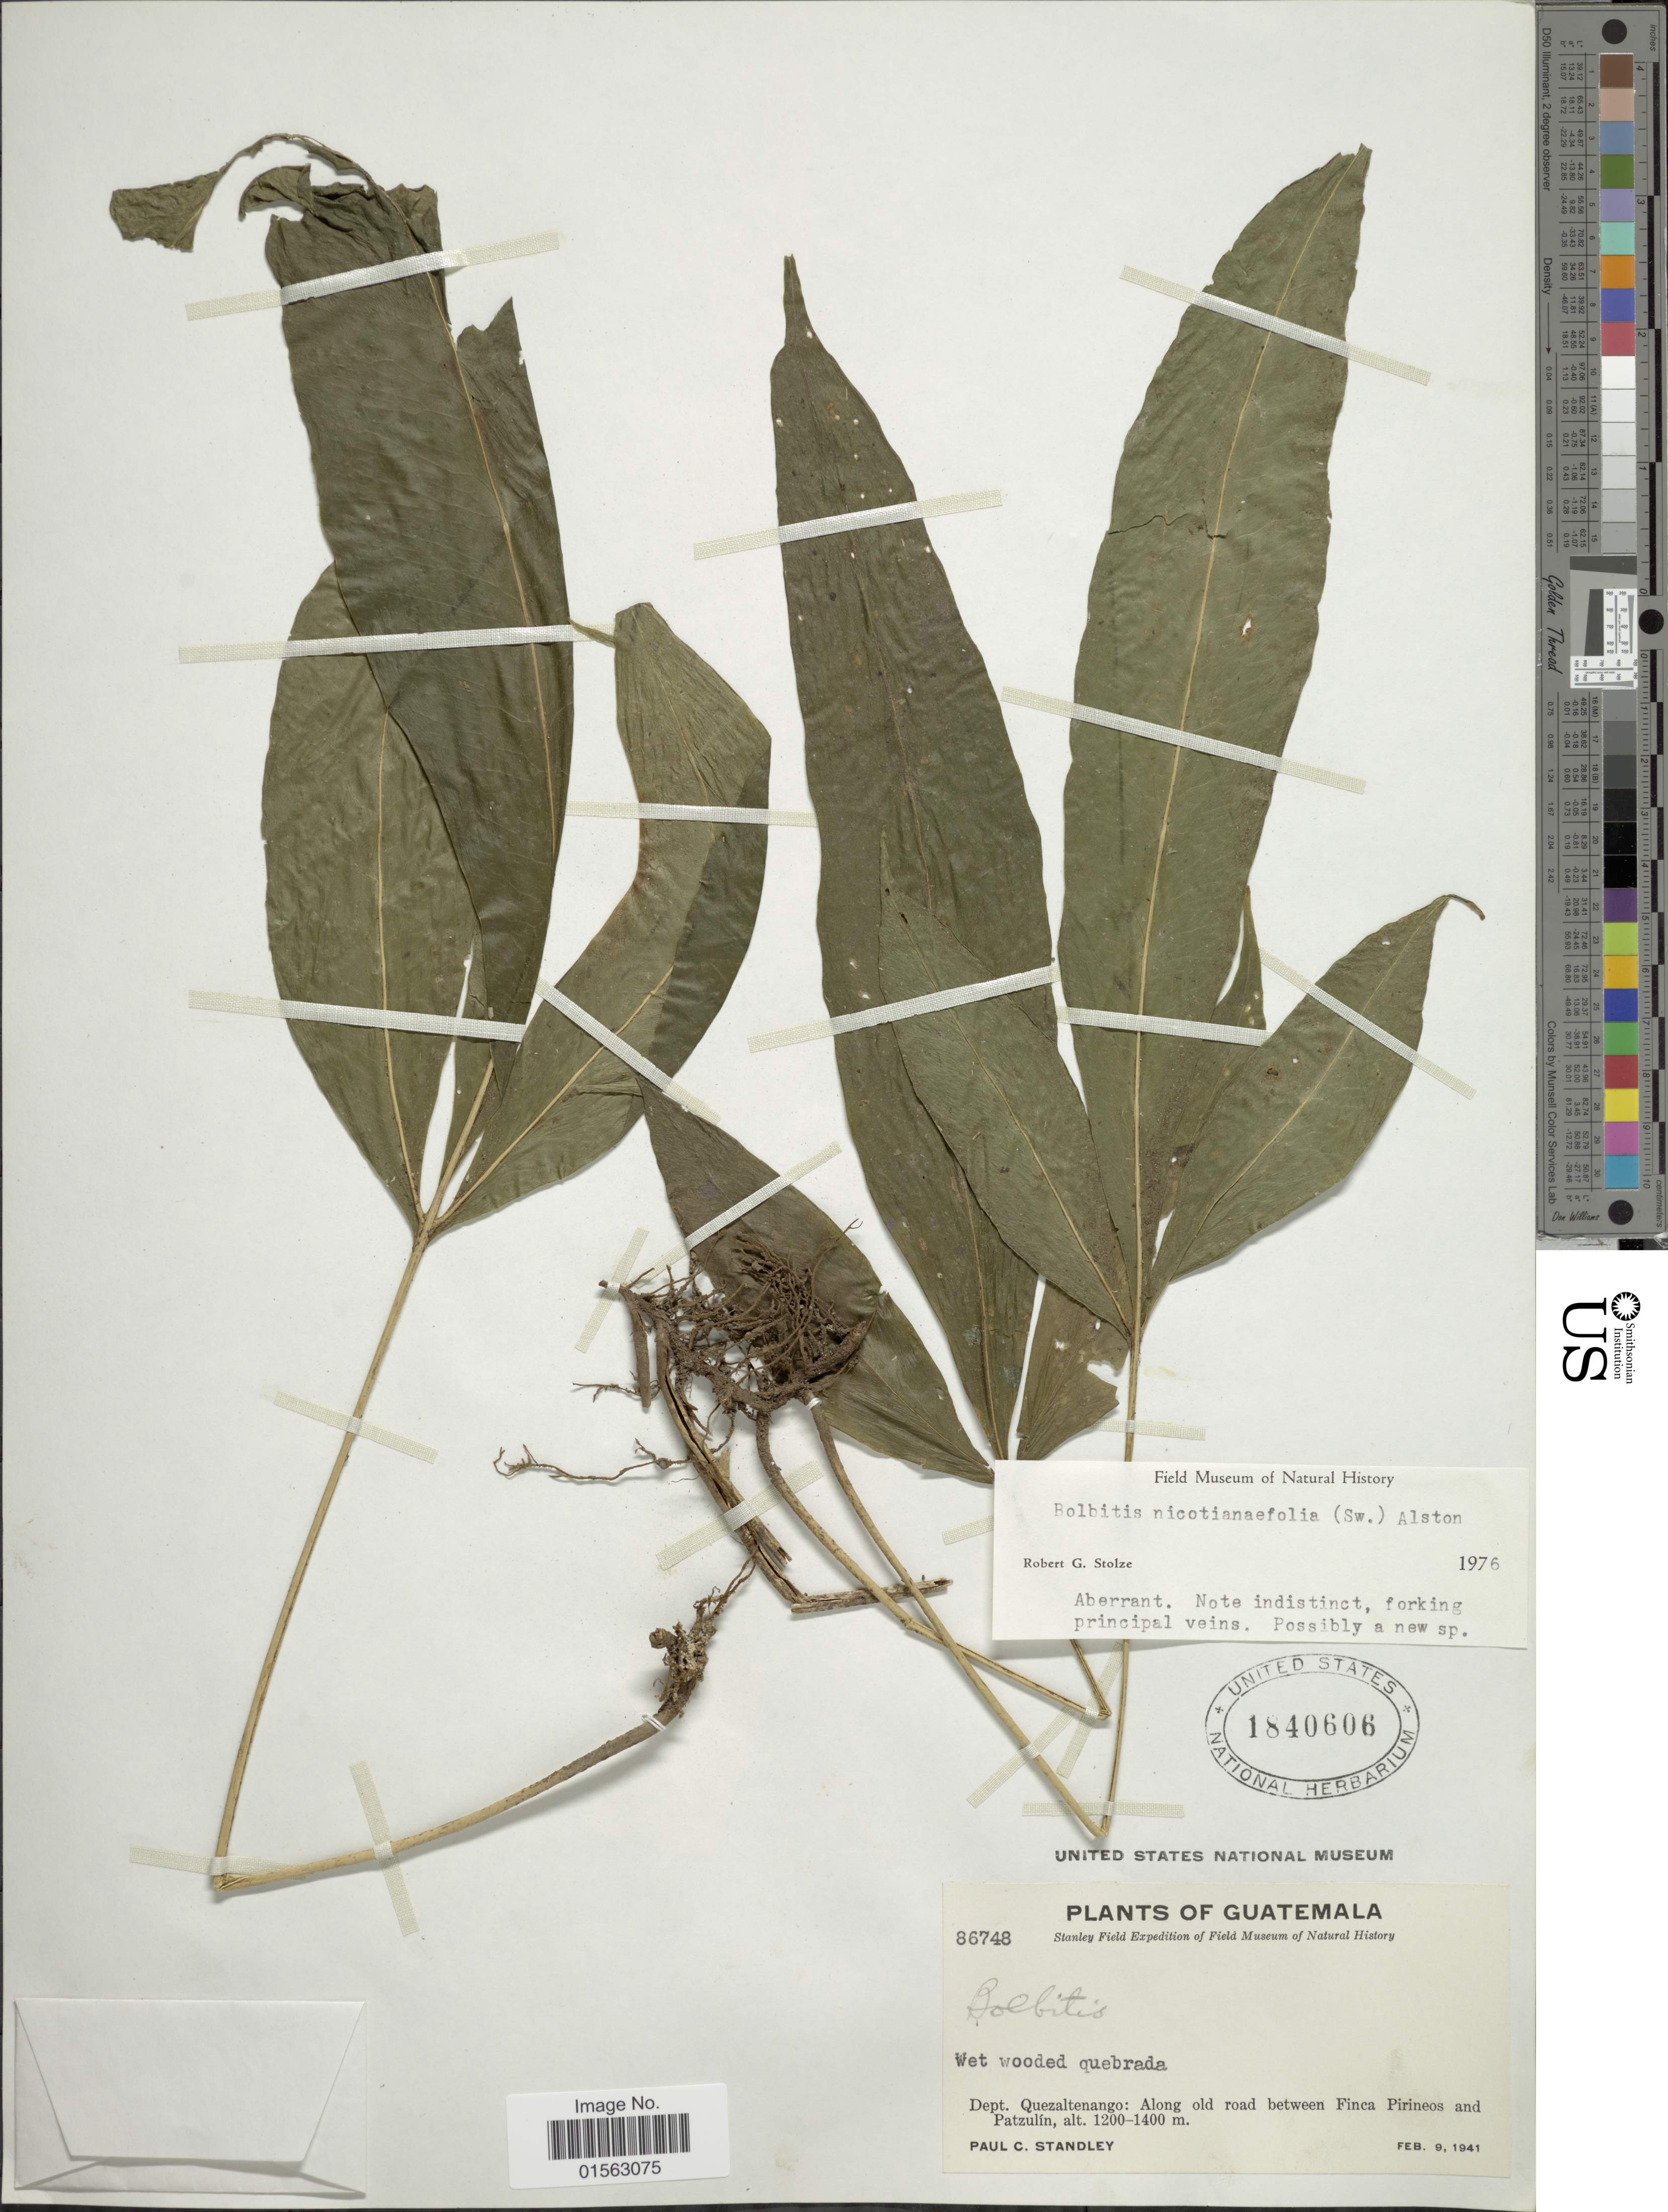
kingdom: Plantae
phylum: Tracheophyta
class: Polypodiopsida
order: Polypodiales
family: Dryopteridaceae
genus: Mickelia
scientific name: Mickelia nicotianifolia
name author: (Sw.) R.C. Moran et al.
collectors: P. C. Standley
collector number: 86748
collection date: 1941-02-09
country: Guatemala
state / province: Quetzaltenango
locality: Guatemala, along old road between Finca Pirineos and Patzulín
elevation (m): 1200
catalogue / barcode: US 1840606